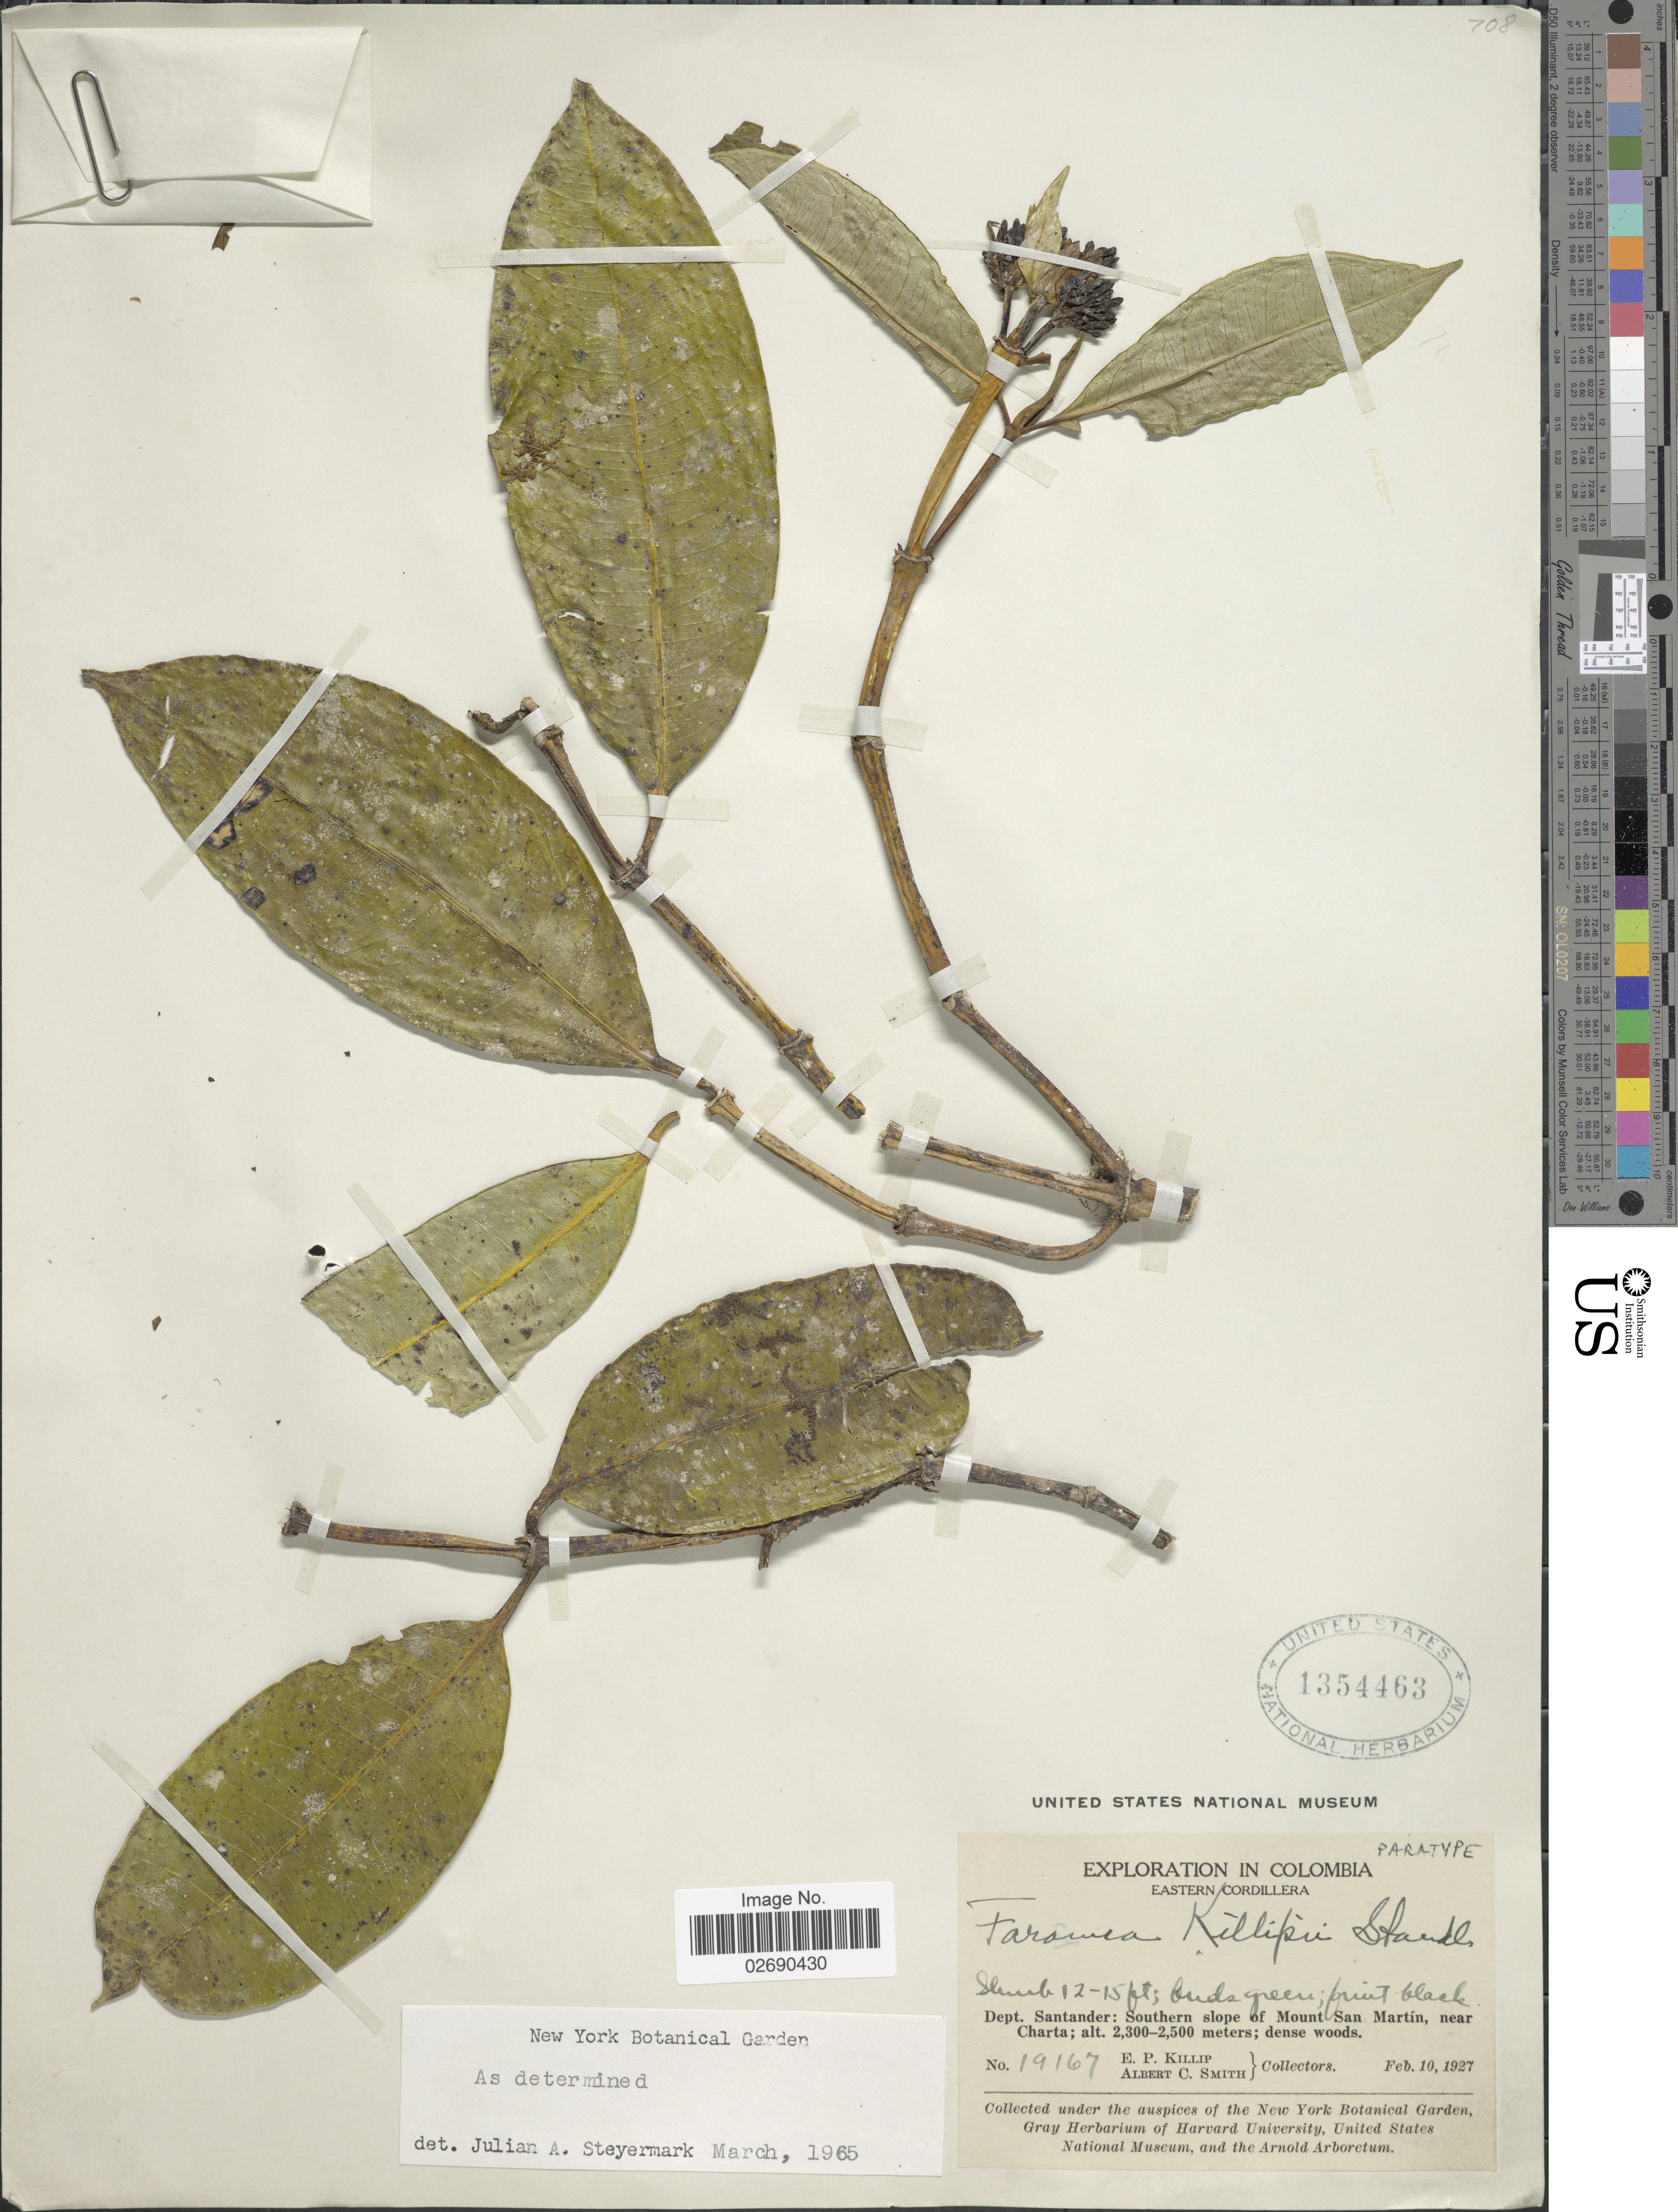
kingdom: Plantae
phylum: Tracheophyta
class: Magnoliopsida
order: Gentianales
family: Rubiaceae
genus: Faramea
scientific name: Faramea killipii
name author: Standl.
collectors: E. P. Killip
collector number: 19167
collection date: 1927-02-10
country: Colombia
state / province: Santander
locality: Eastern Cordillera. Dept. Santander: Southern slope of Mount San Martin, near Charta.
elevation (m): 2300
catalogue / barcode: US 1354463